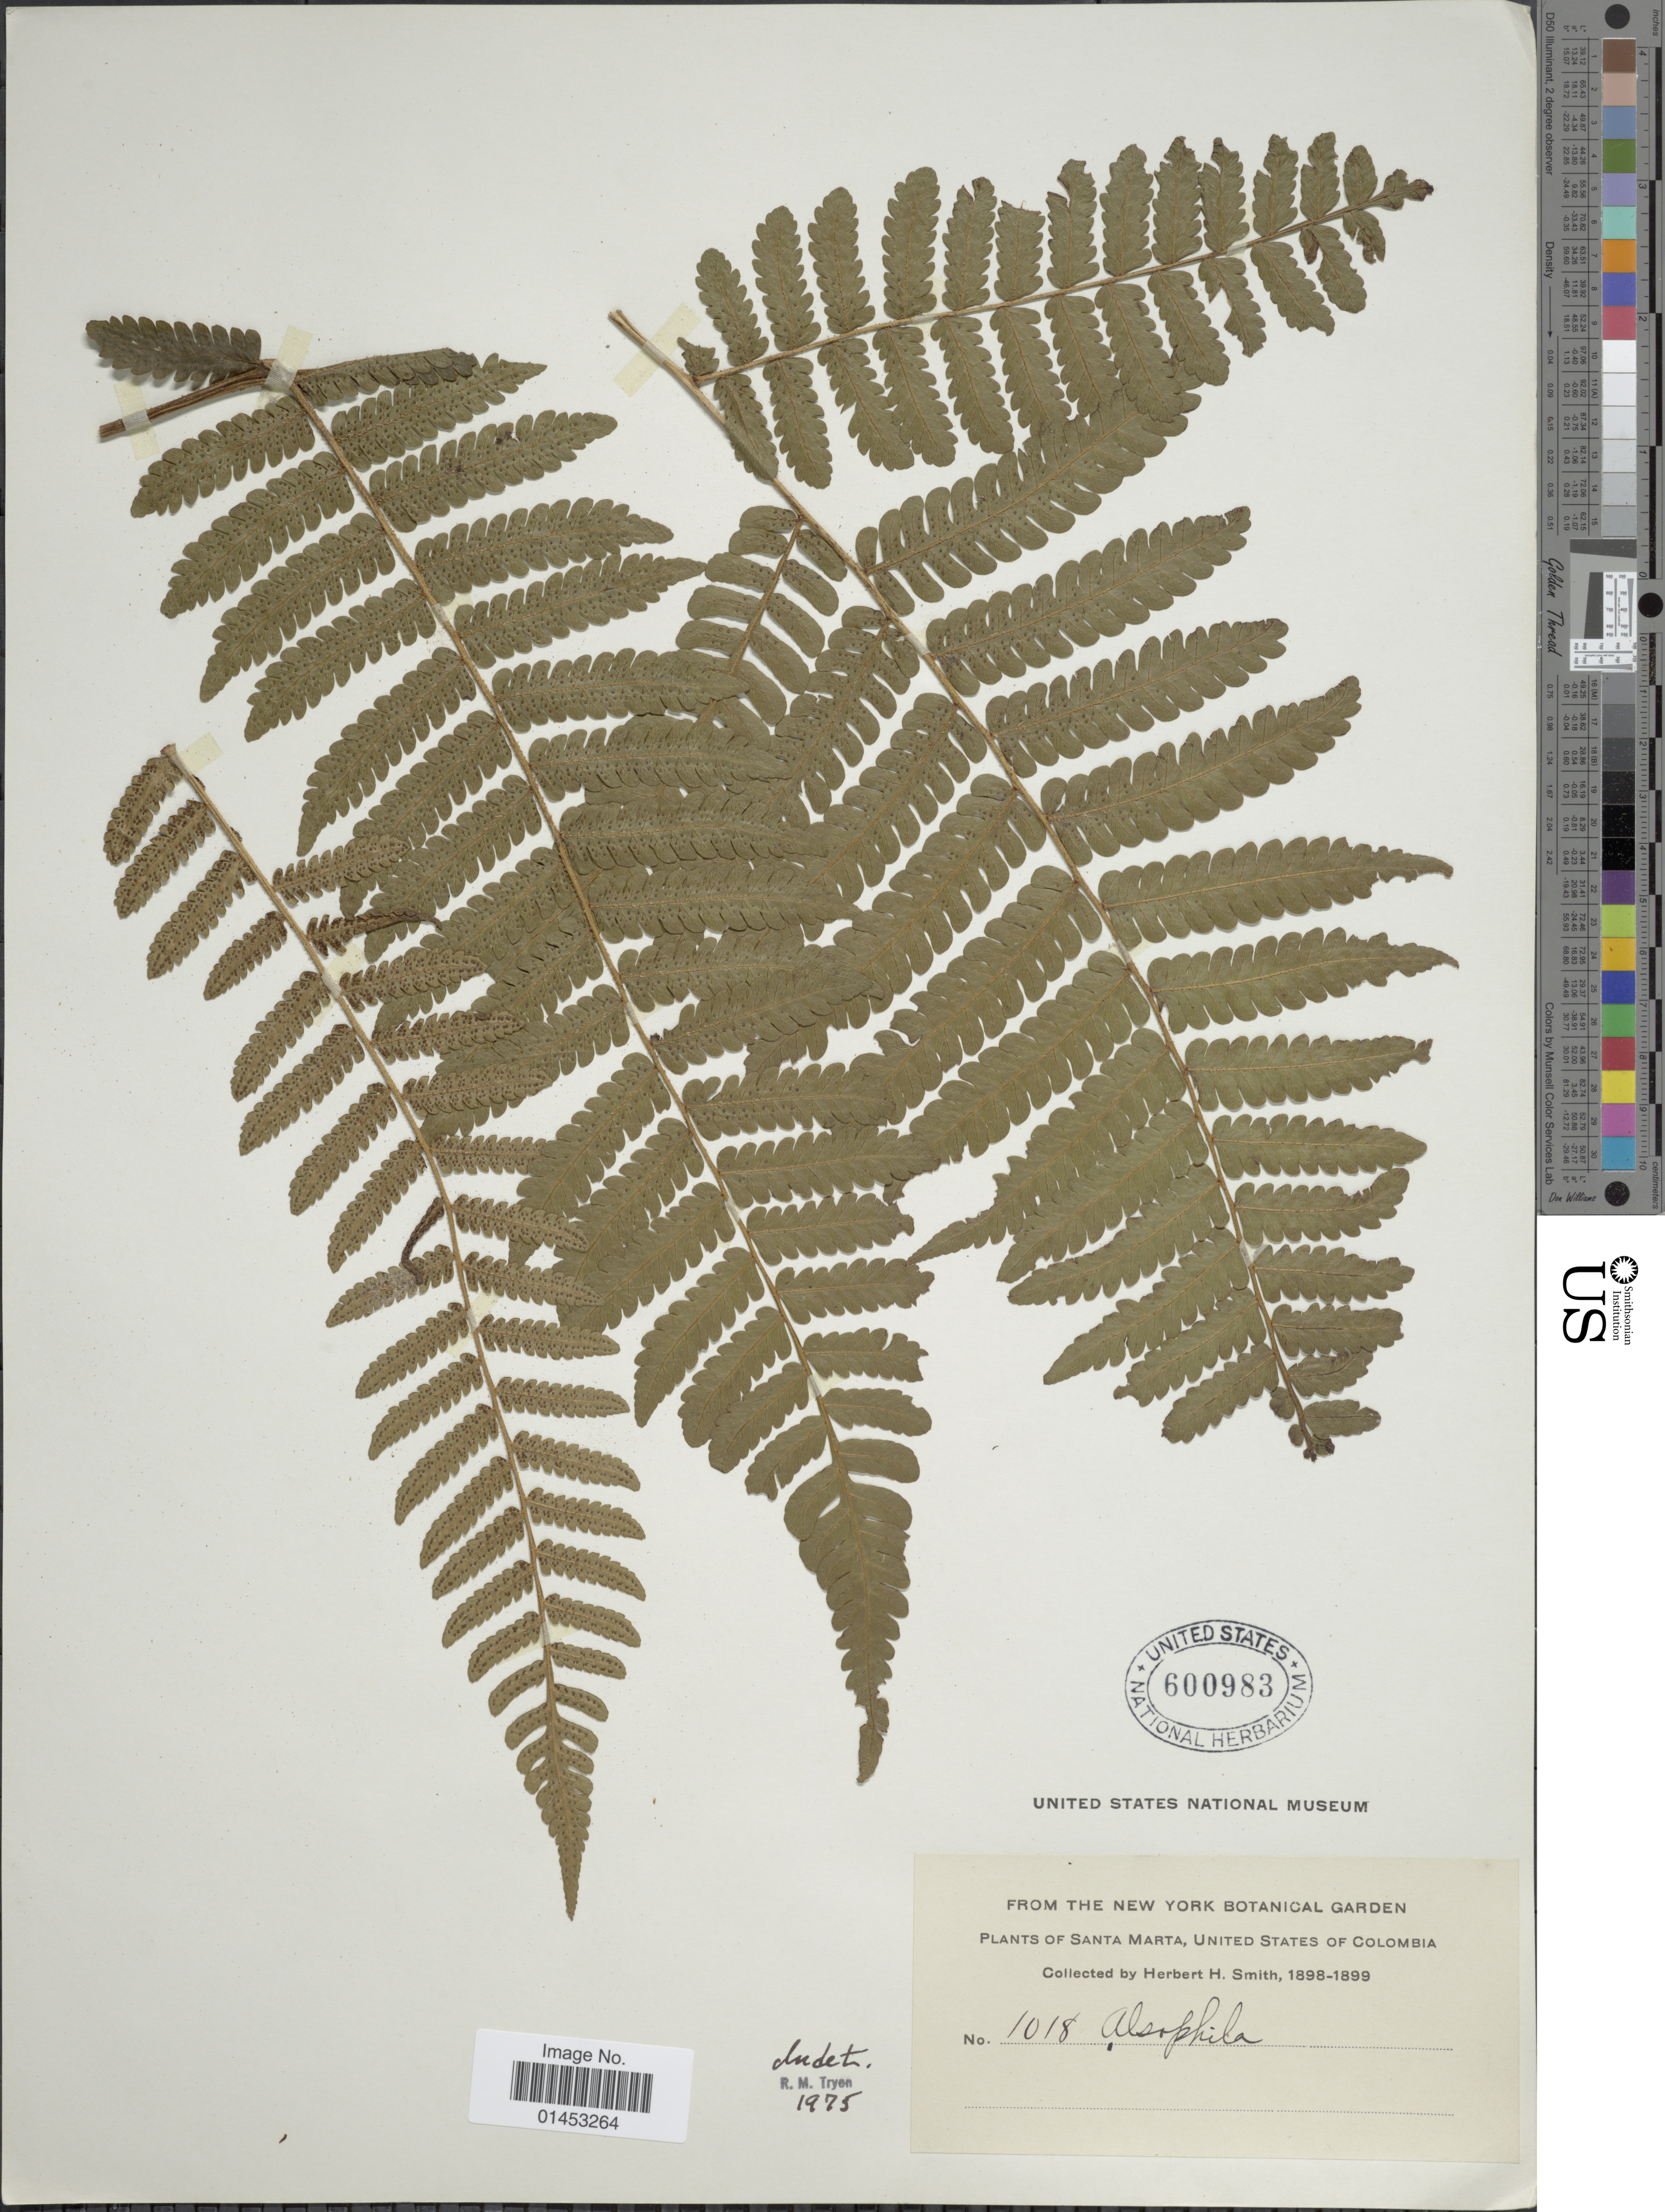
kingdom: Plantae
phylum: Tracheophyta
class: Polypodiopsida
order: Cyatheales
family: Cyatheaceae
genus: Cyathea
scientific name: Cyathea sp.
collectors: Herbert H. Smith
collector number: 1018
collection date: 1898/1899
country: Colombia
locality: Santa Marta, United States of Colombia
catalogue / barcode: US 600983